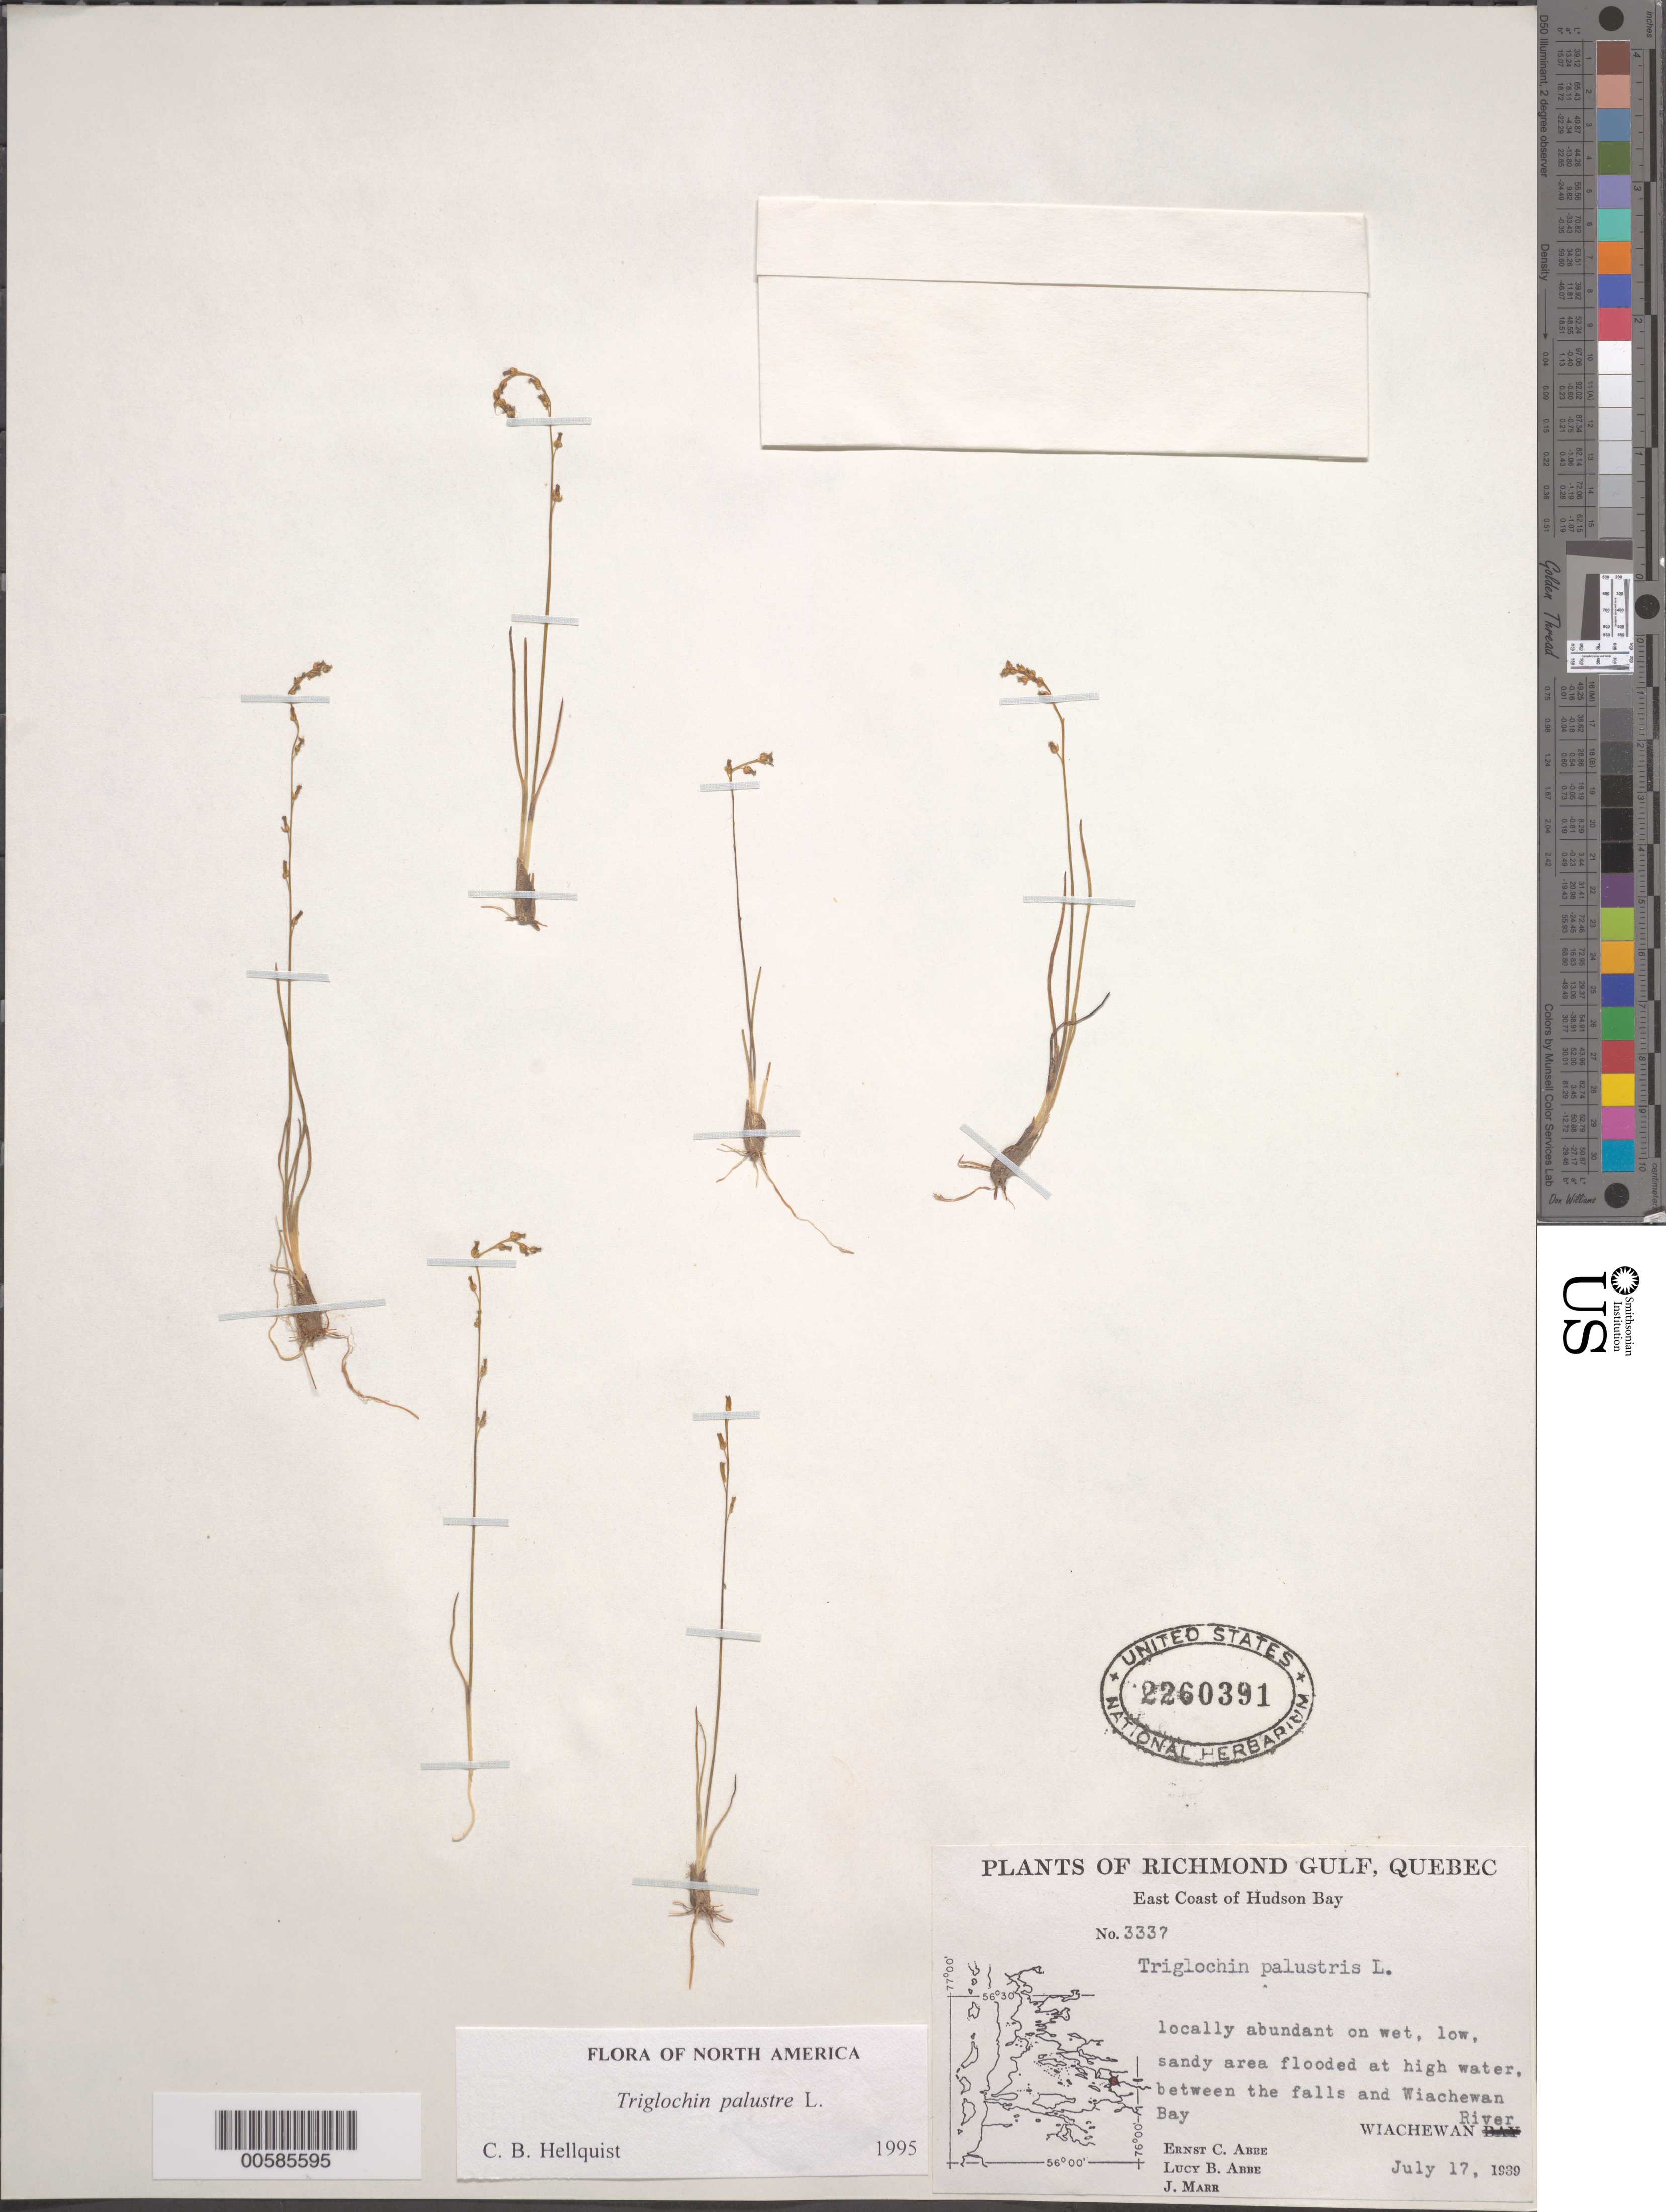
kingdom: Plantae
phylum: Tracheophyta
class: Liliopsida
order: Alismatales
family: Juncaginaceae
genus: Triglochin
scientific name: Triglochin palustris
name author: L.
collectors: J. Marr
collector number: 3337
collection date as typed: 17 Jul 1939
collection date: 1939-07-17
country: Canada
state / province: Quebec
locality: Richmond, Between the falls and Wiachewan Bay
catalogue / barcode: US 2260391